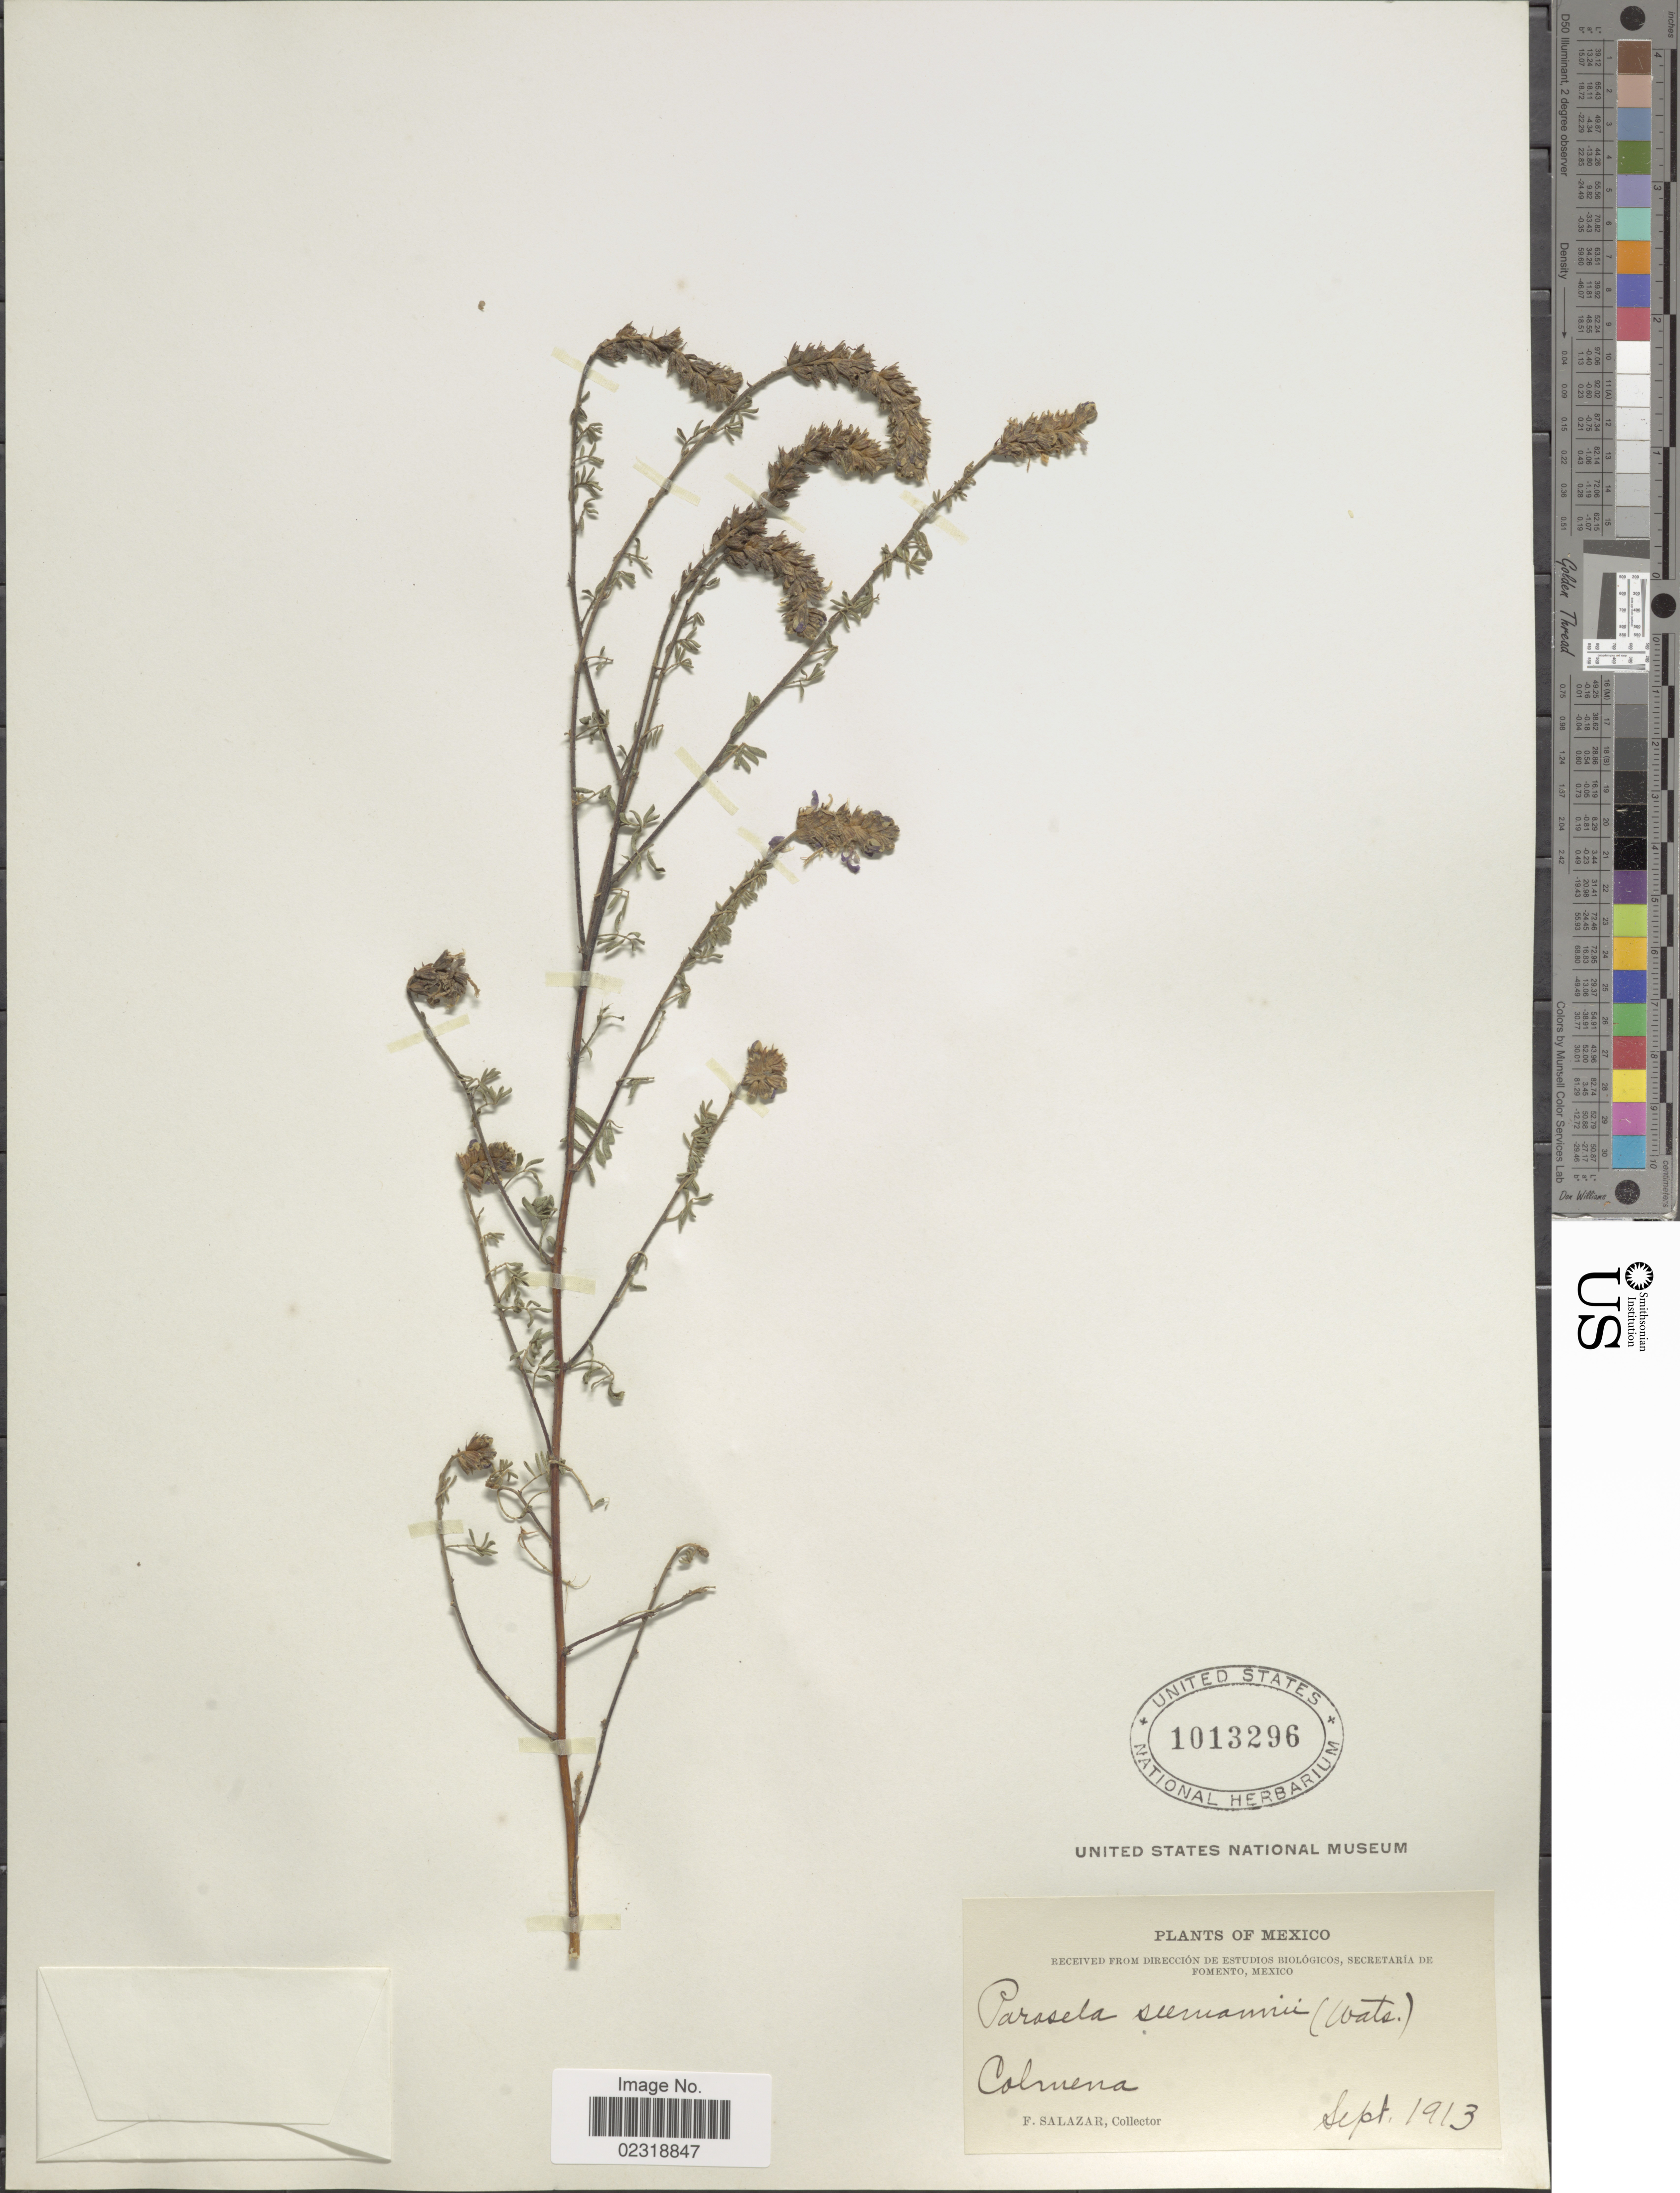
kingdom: Plantae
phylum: Tracheophyta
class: Magnoliopsida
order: Fabales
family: Fabaceae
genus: Dalea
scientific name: Dalea seemannii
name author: S. Watson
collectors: F. Salazar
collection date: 1913-09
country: Mexico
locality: Colmena.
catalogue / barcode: US 1013296